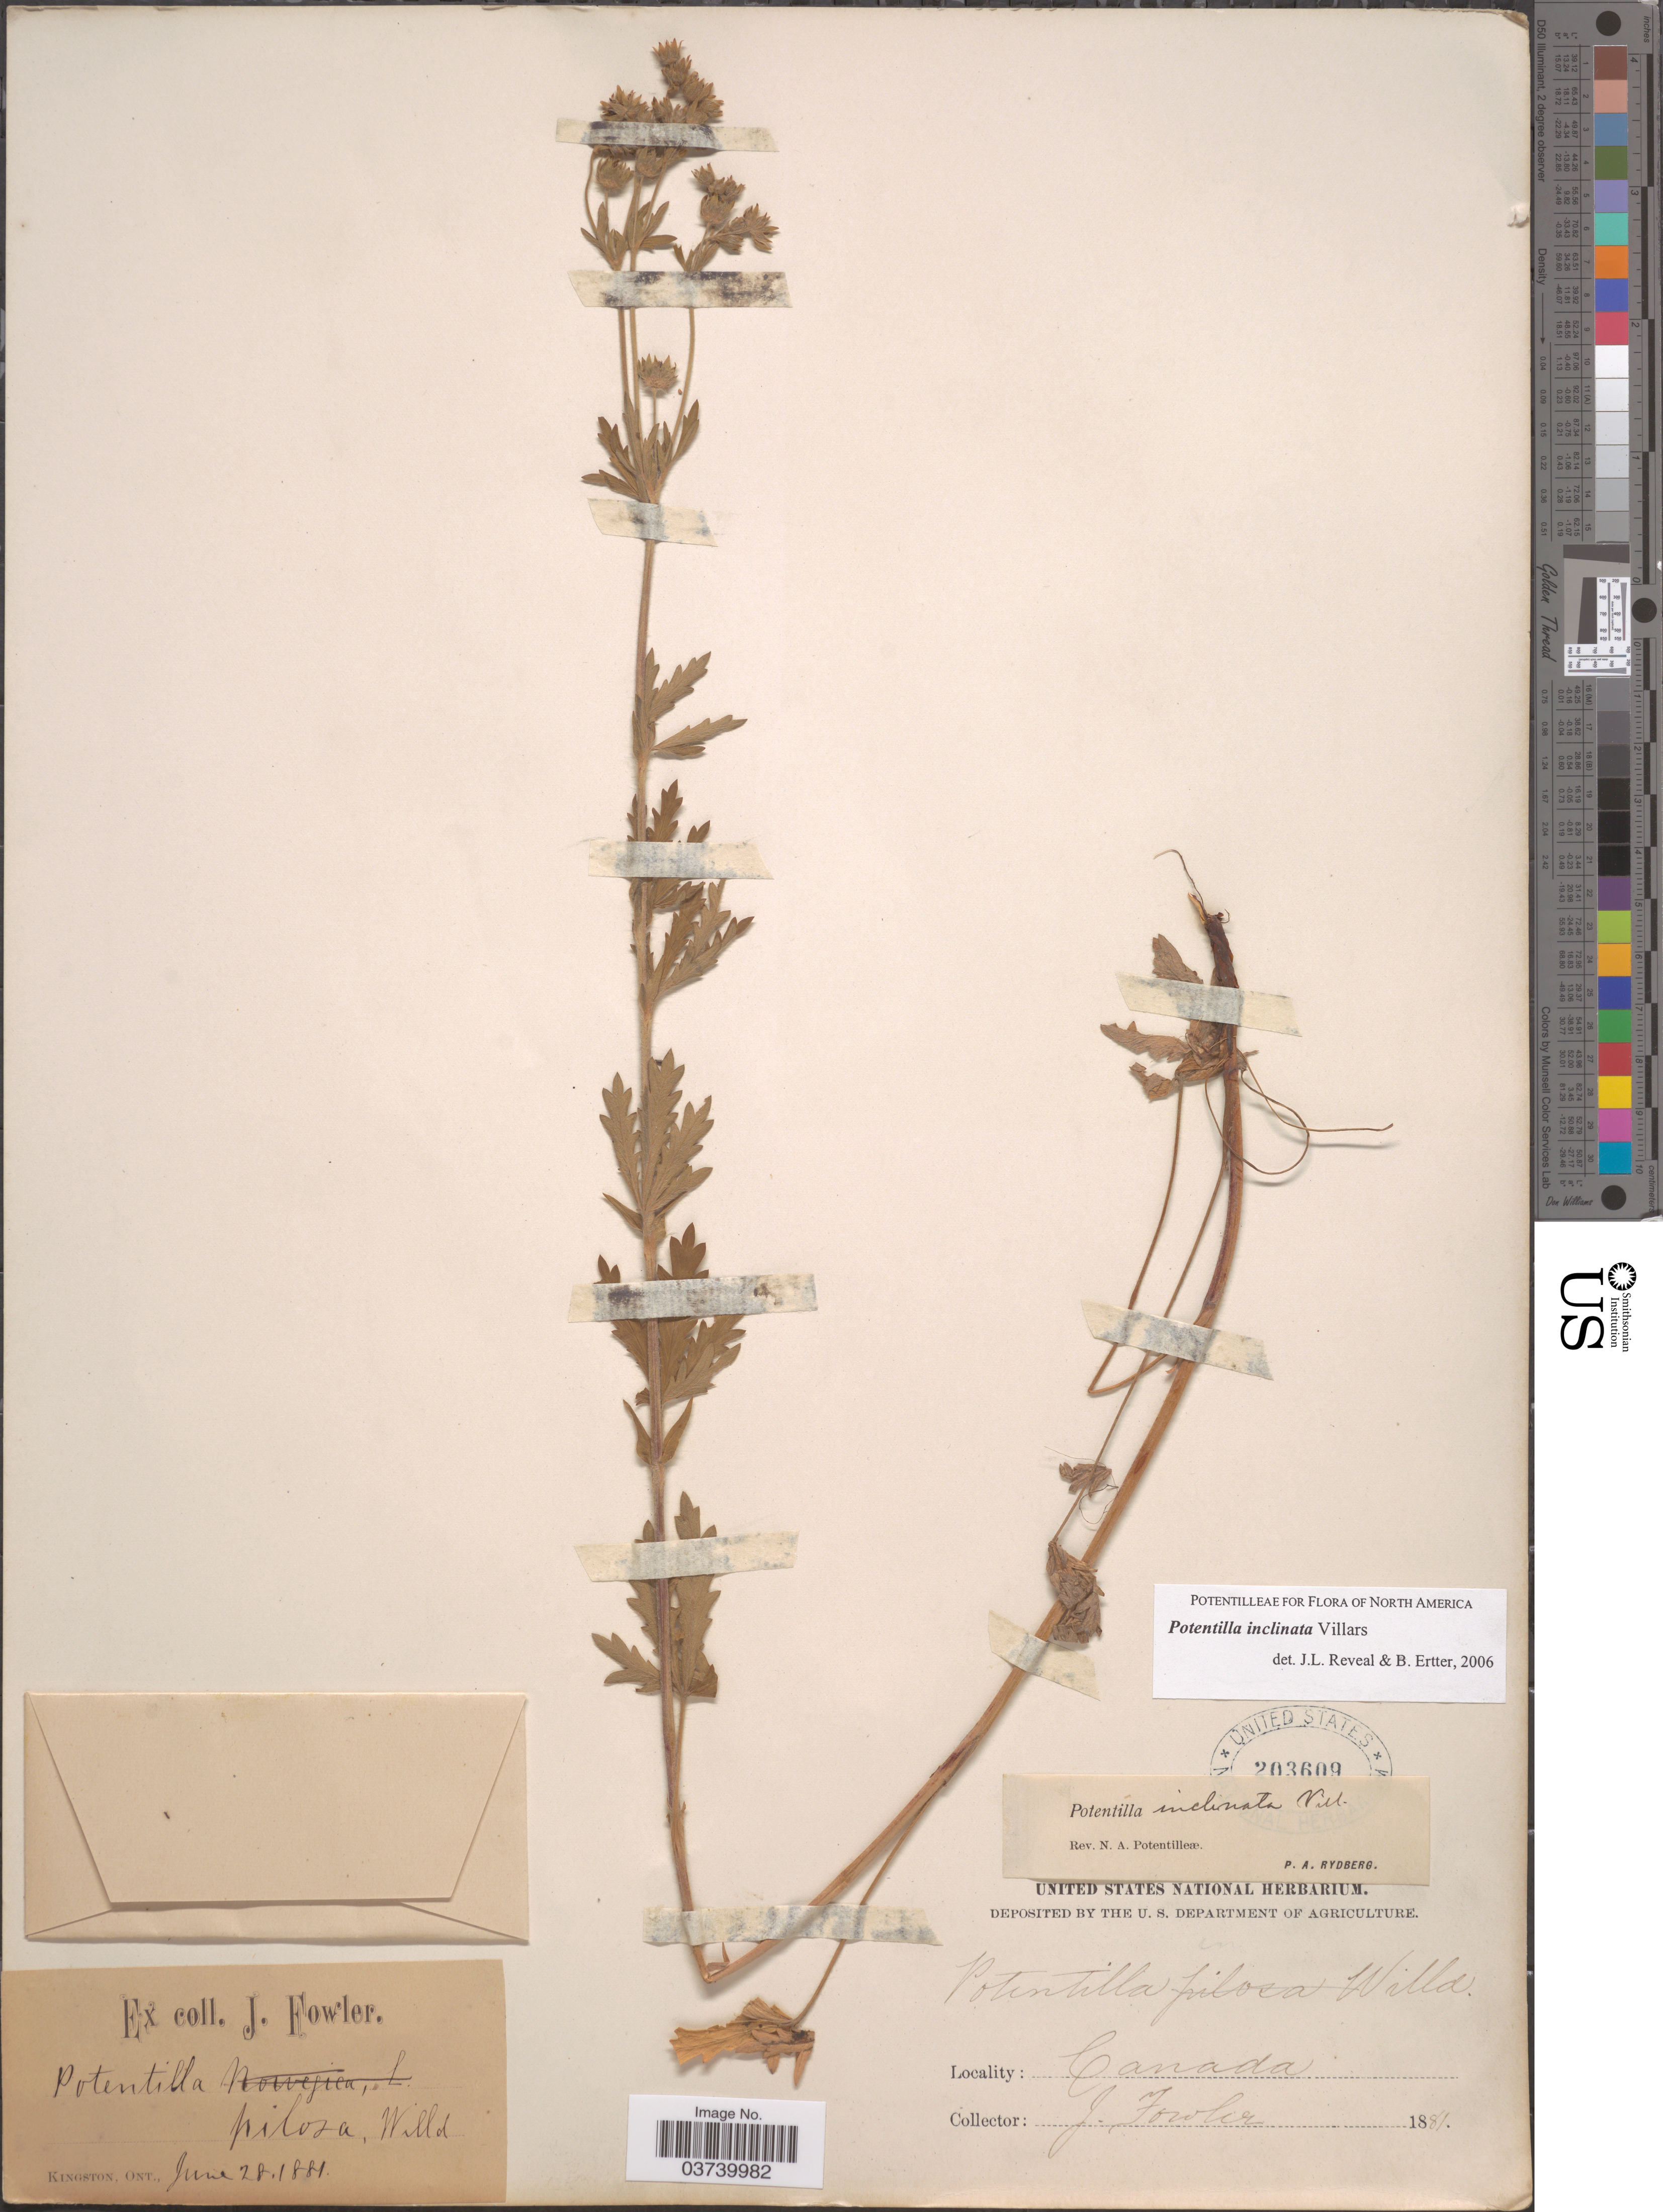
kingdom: Plantae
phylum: Tracheophyta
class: Magnoliopsida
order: Rosales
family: Rosaceae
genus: Potentilla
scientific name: Potentilla inclinata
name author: Vill.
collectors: J. Fowler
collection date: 1881-06-28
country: Canada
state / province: Ontario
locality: Kingston.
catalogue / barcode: US 203609